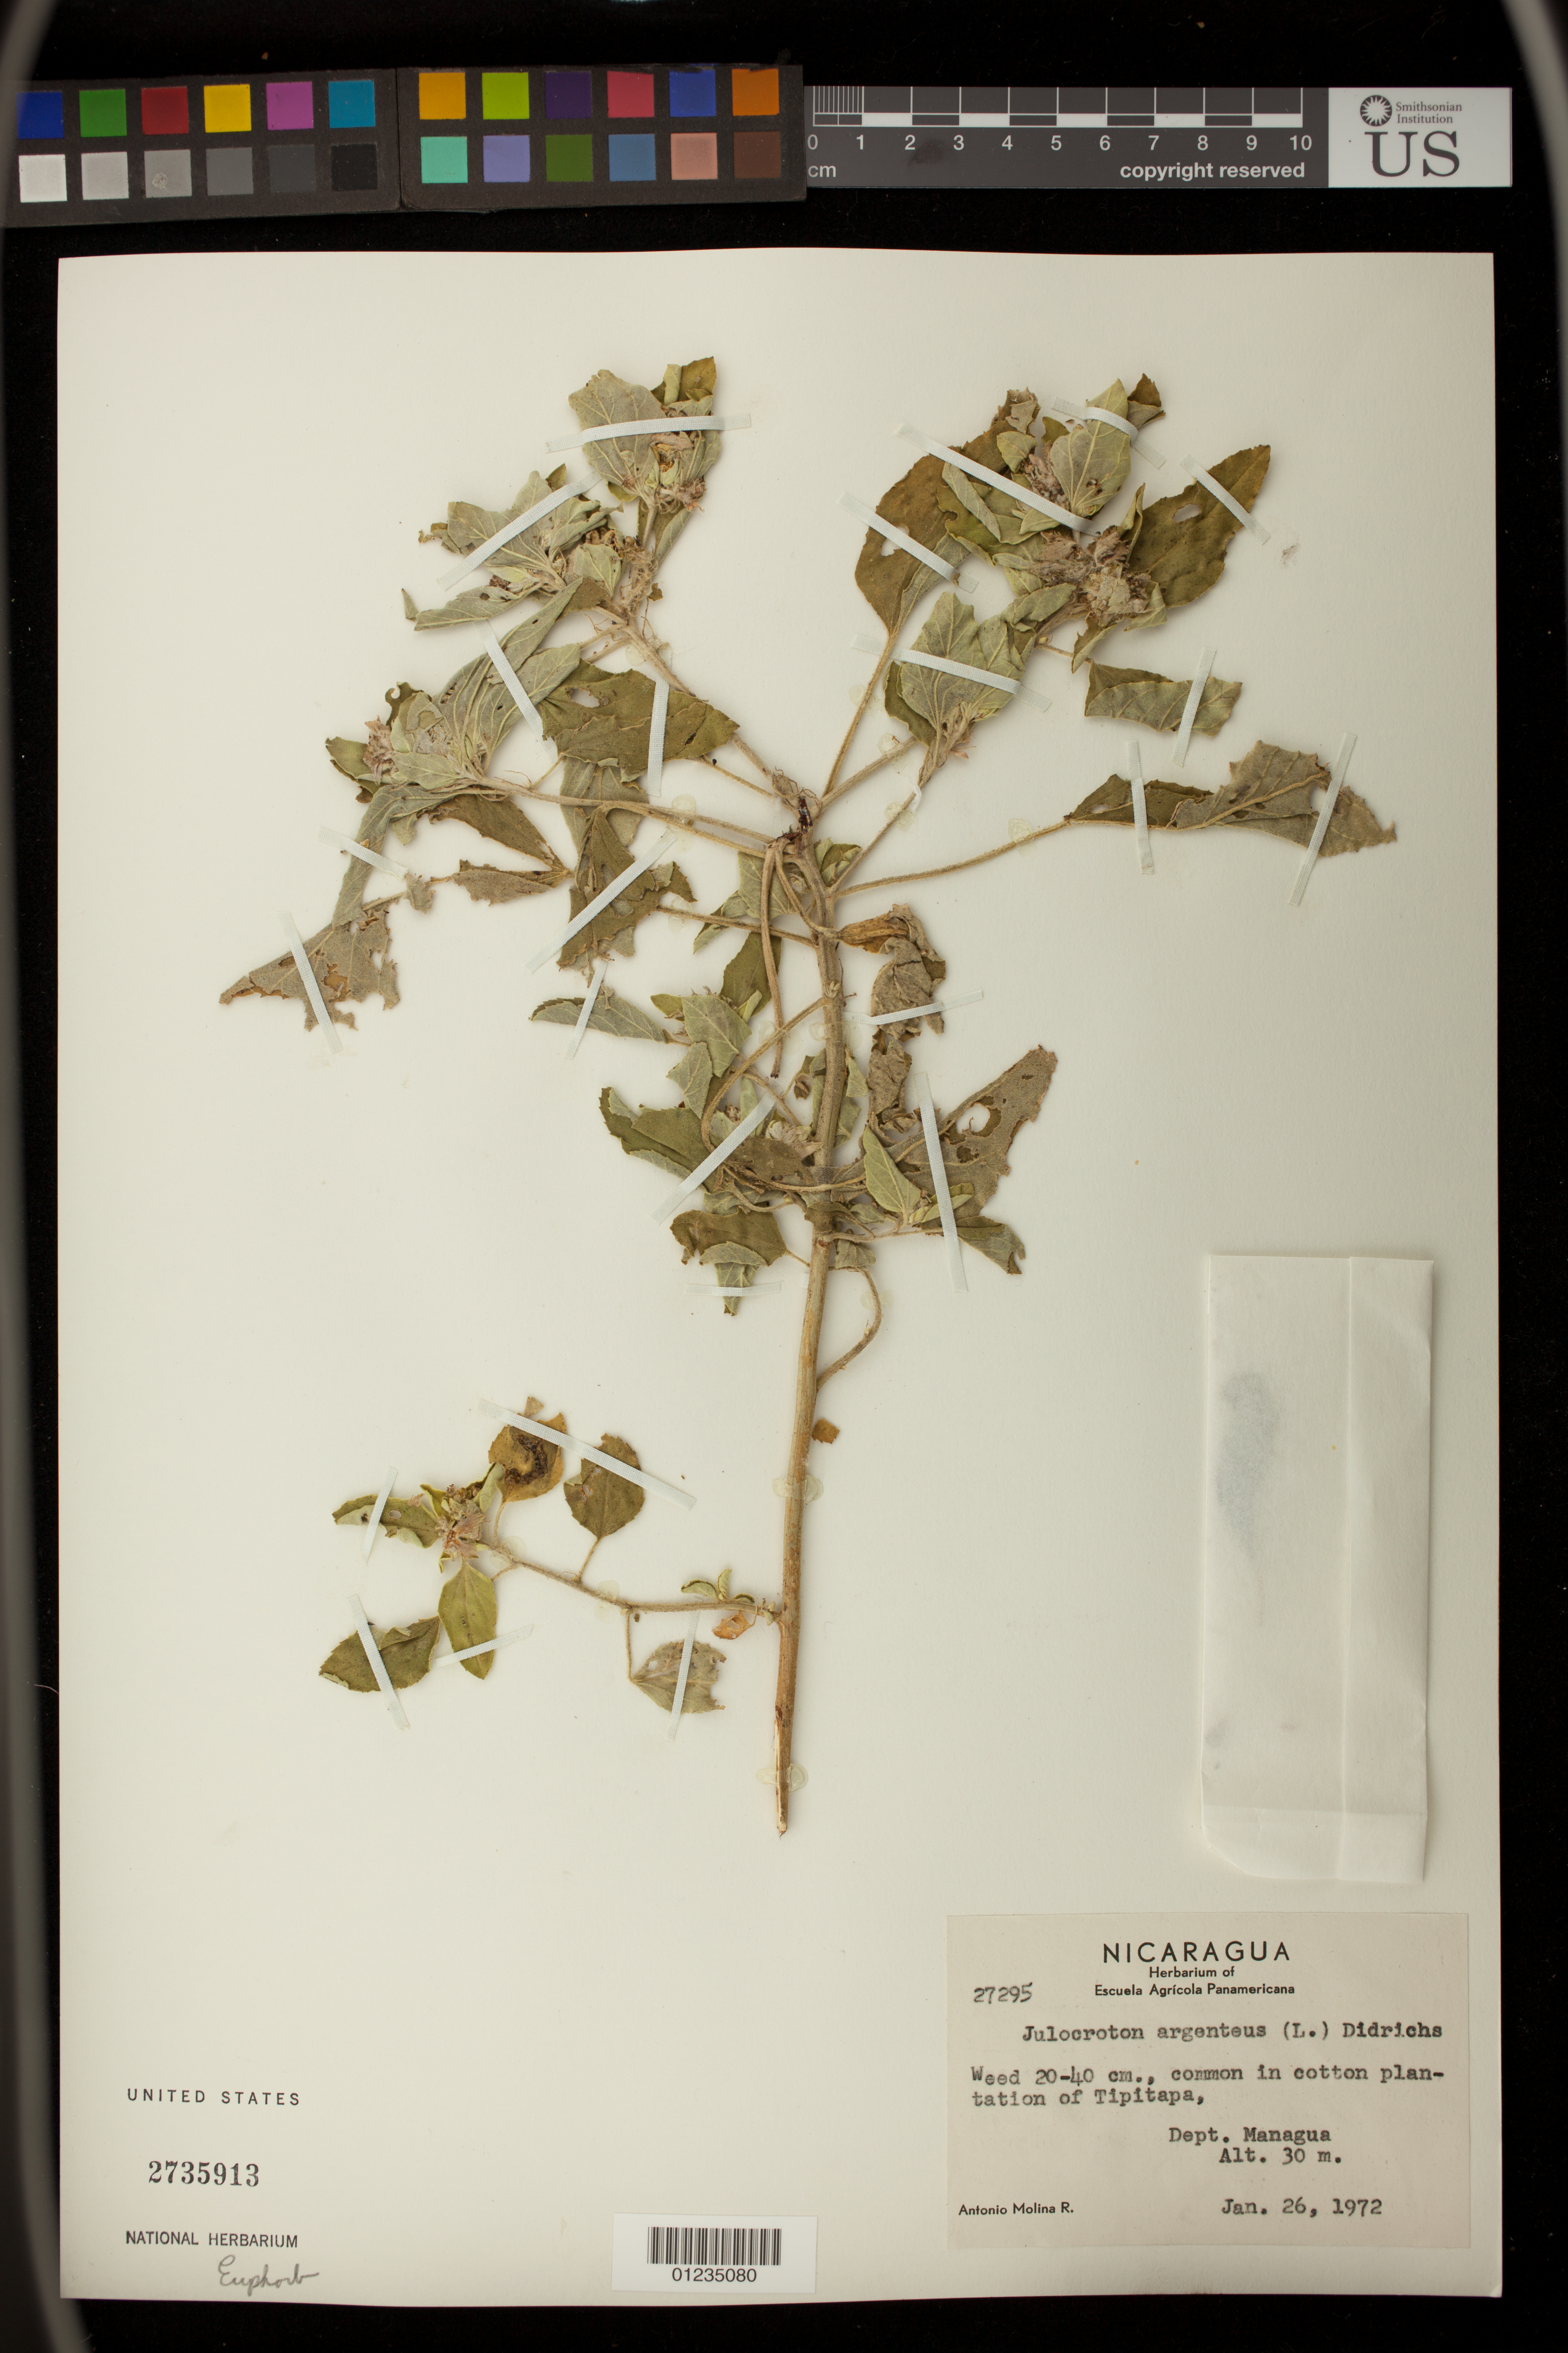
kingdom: Plantae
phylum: Tracheophyta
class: Magnoliopsida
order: Malpighiales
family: Euphorbiaceae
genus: Julocroton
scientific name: Julocroton argenteus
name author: (L.) Didr.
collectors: A. Molina R.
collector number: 27295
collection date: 1972-01-26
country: Nicaragua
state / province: Managua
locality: cotton plantation of Tipitapa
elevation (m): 30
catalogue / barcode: US 2735913